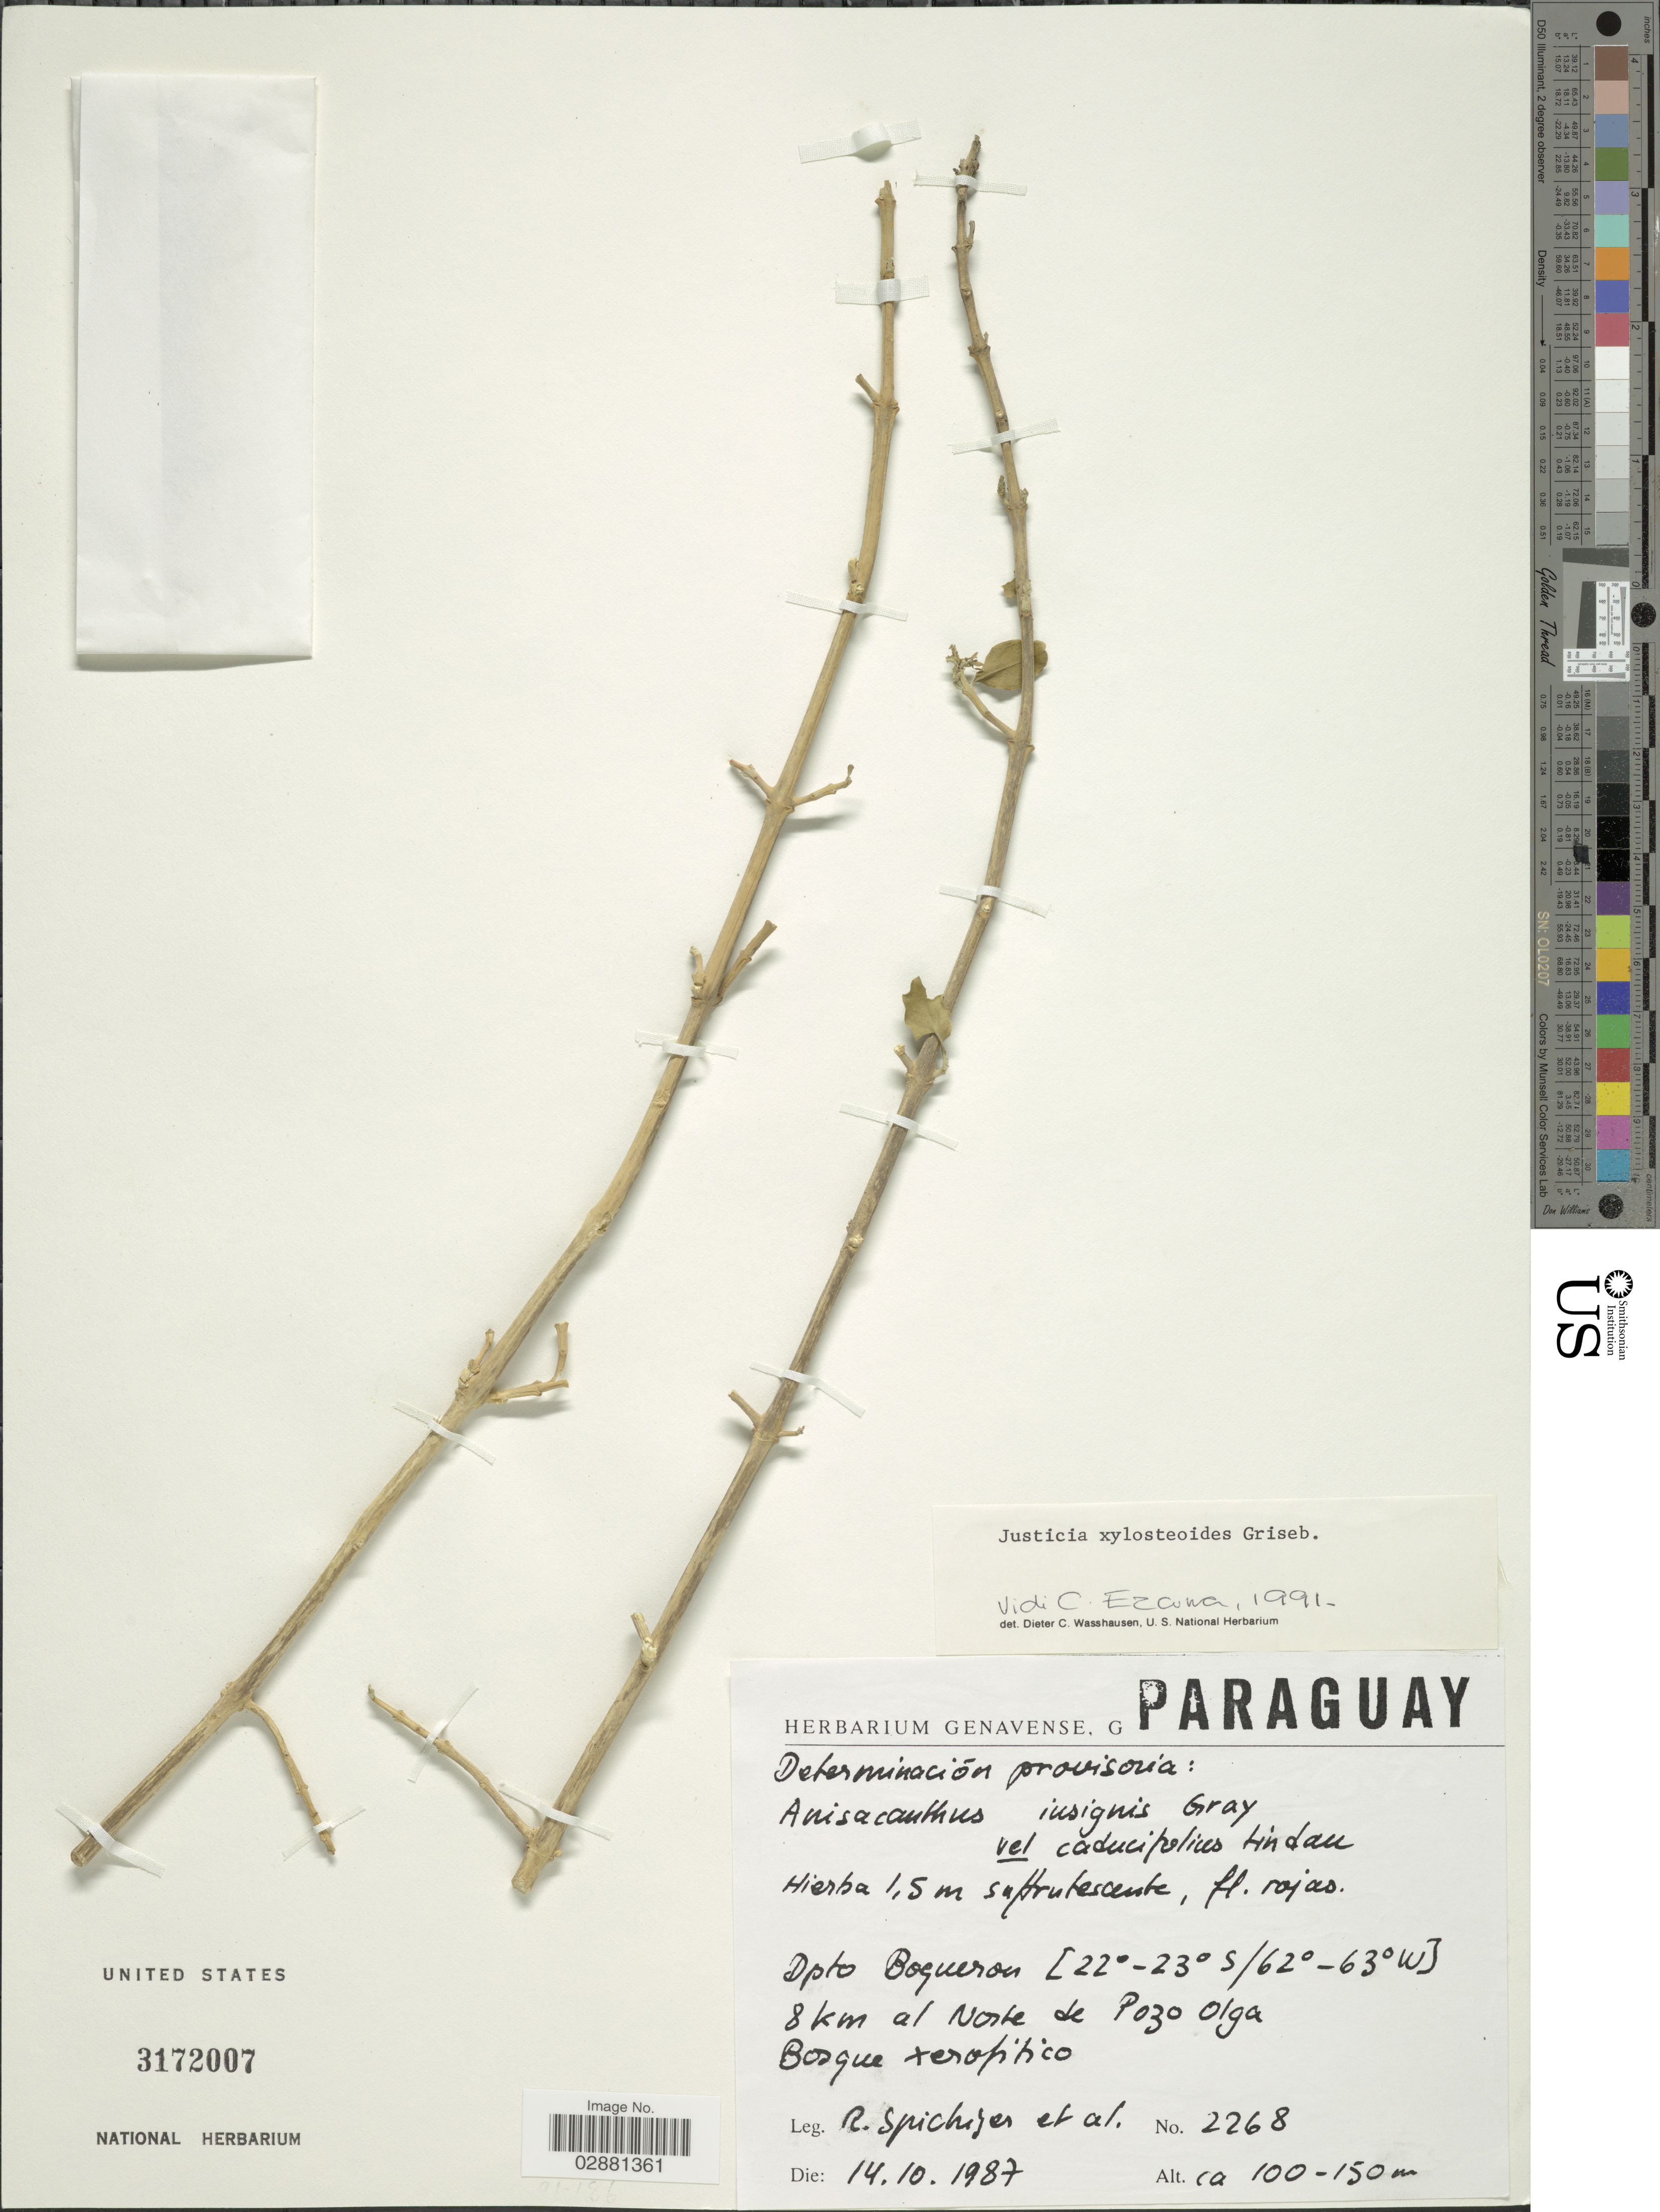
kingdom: Plantae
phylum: Tracheophyta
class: Magnoliopsida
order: Lamiales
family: Acanthaceae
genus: Justicia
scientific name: Justicia xylosteoides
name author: Griseb.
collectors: R. Spichiger & et al.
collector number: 2268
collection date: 1987-10-14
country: Paraguay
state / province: Boqueron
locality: Dpto. Boqueron, 8 km al Norte de Pozo Olga.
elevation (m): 100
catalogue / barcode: US 3172007